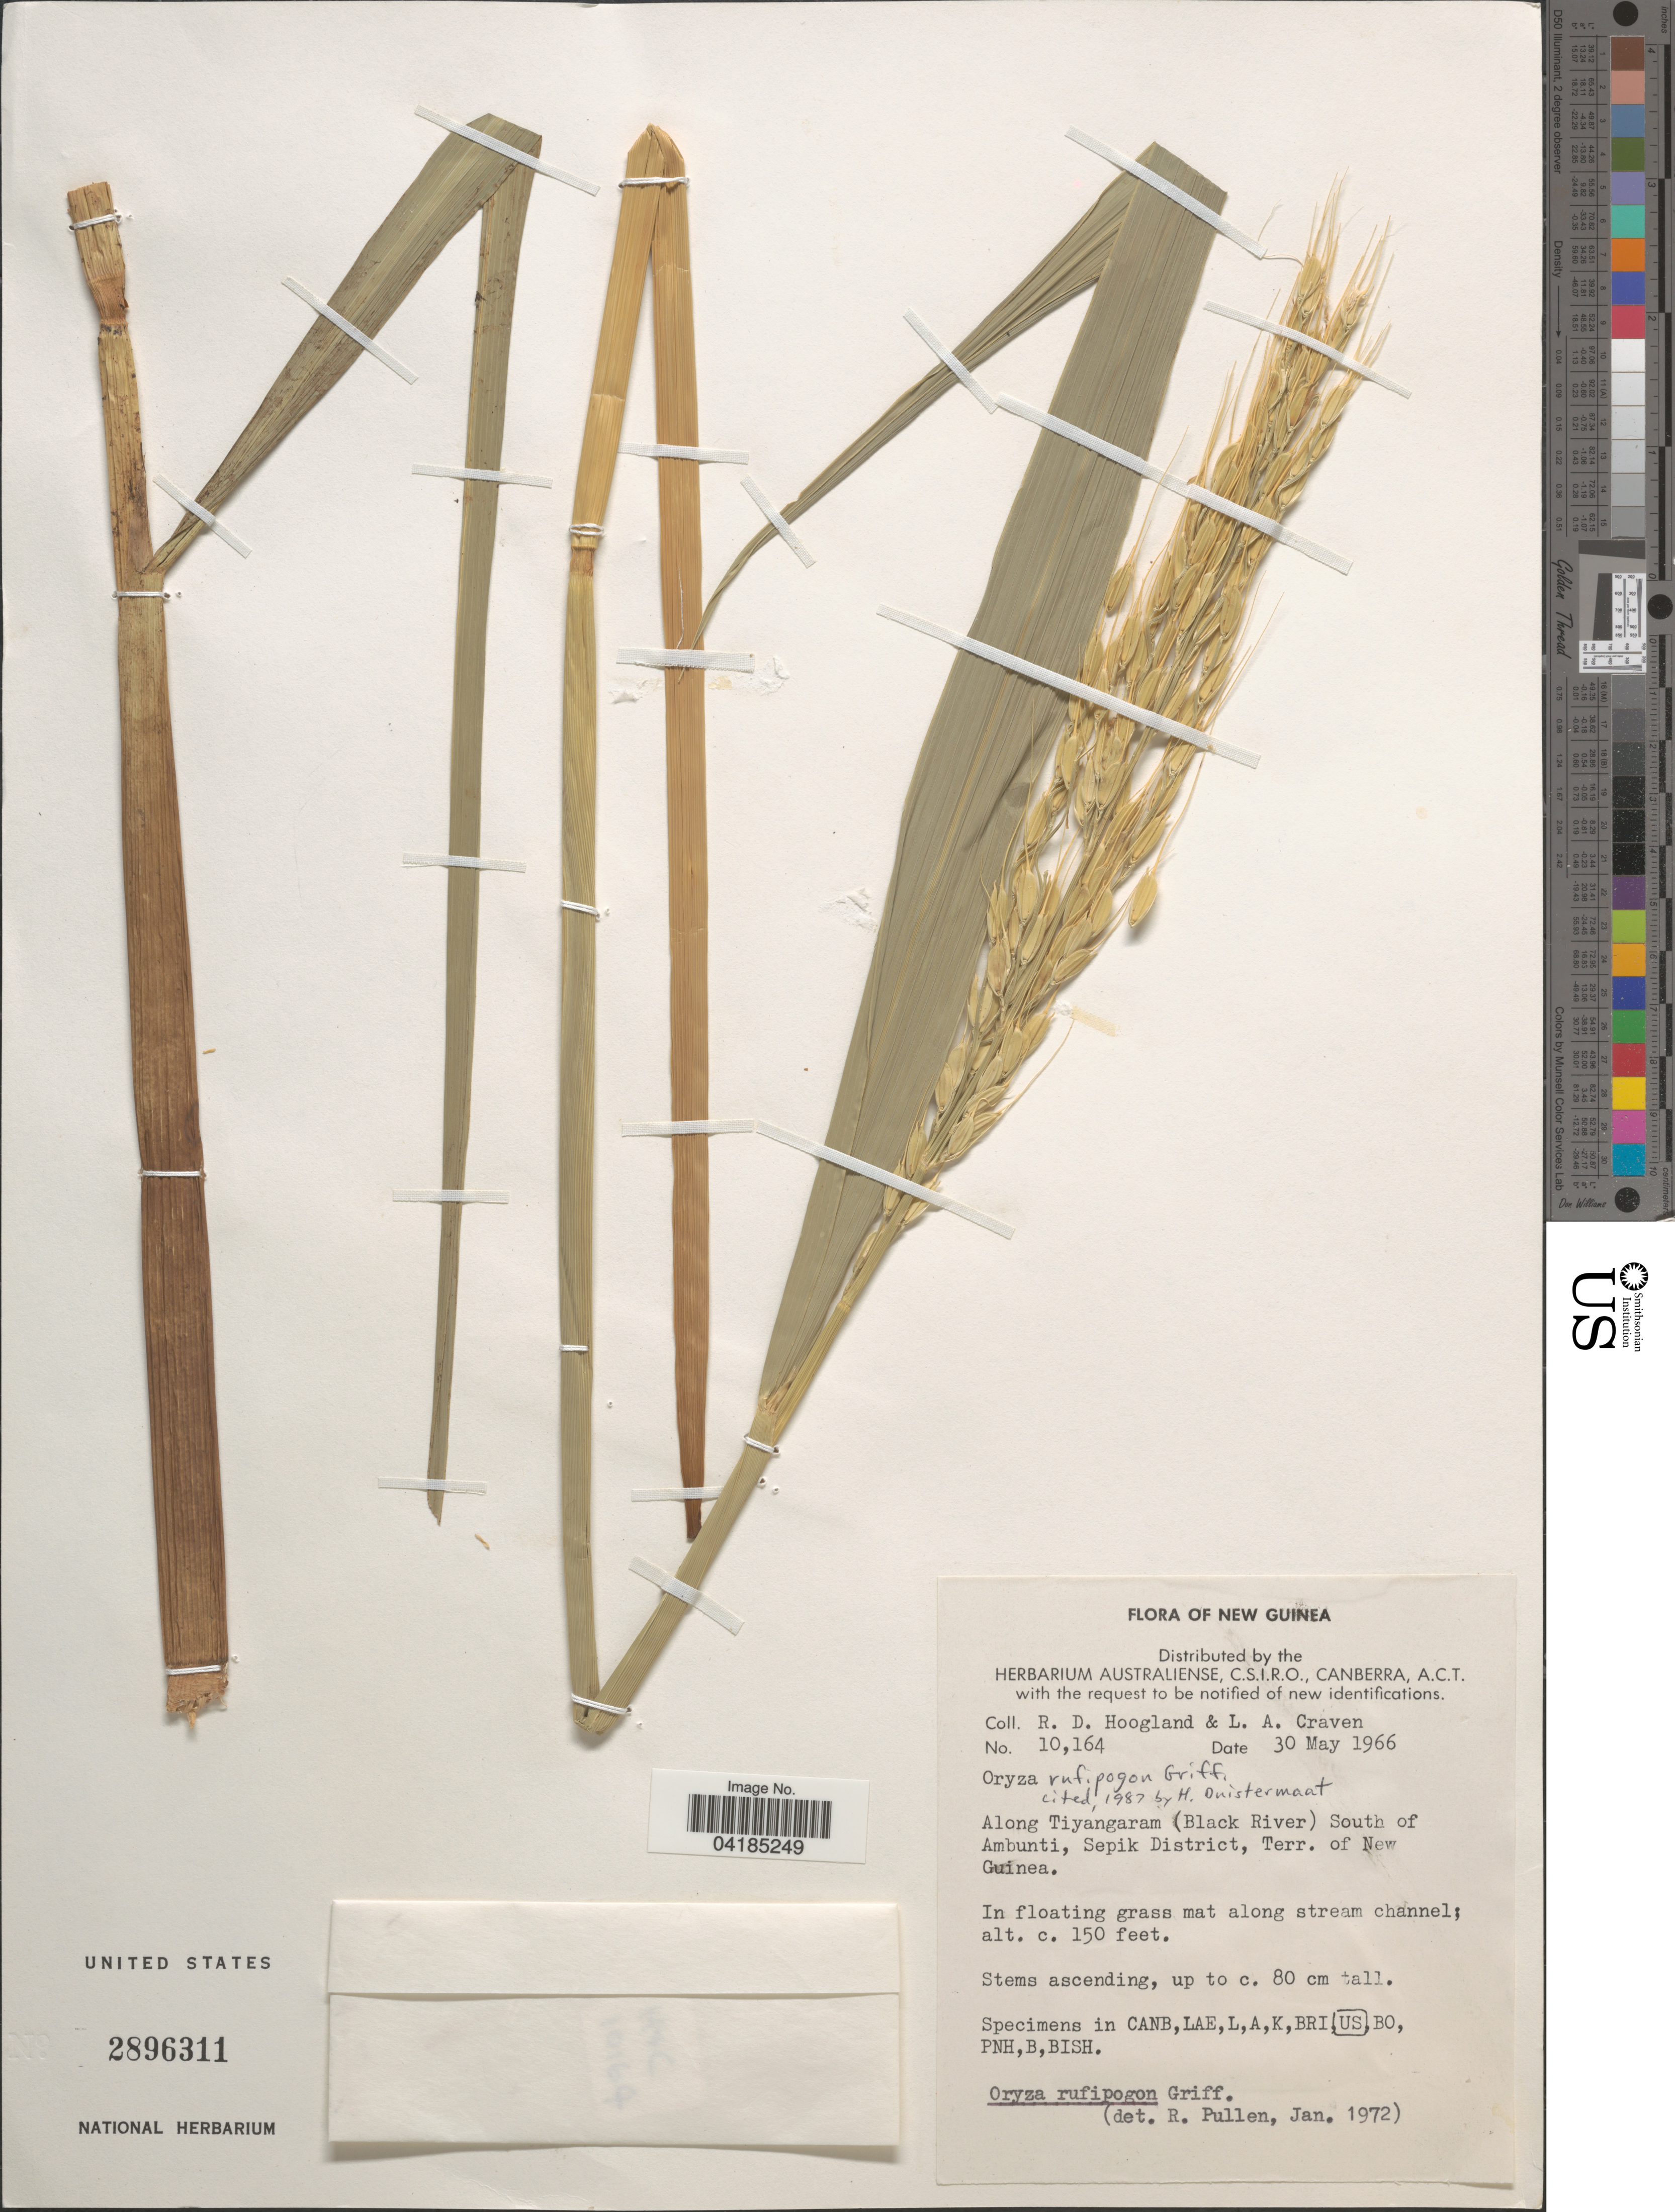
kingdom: Plantae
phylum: Tracheophyta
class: Liliopsida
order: Poales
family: Poaceae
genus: Oryza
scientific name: Oryza rufipogon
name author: Griffith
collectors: R. D. Hoogland & L. A. Craven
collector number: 10164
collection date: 1966-05-30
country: Papua New Guinea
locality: Along Tiyangaram (Black River) South of Ambunti, Sepik District, Terr. of New Guinea.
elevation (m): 46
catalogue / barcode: US 2896311